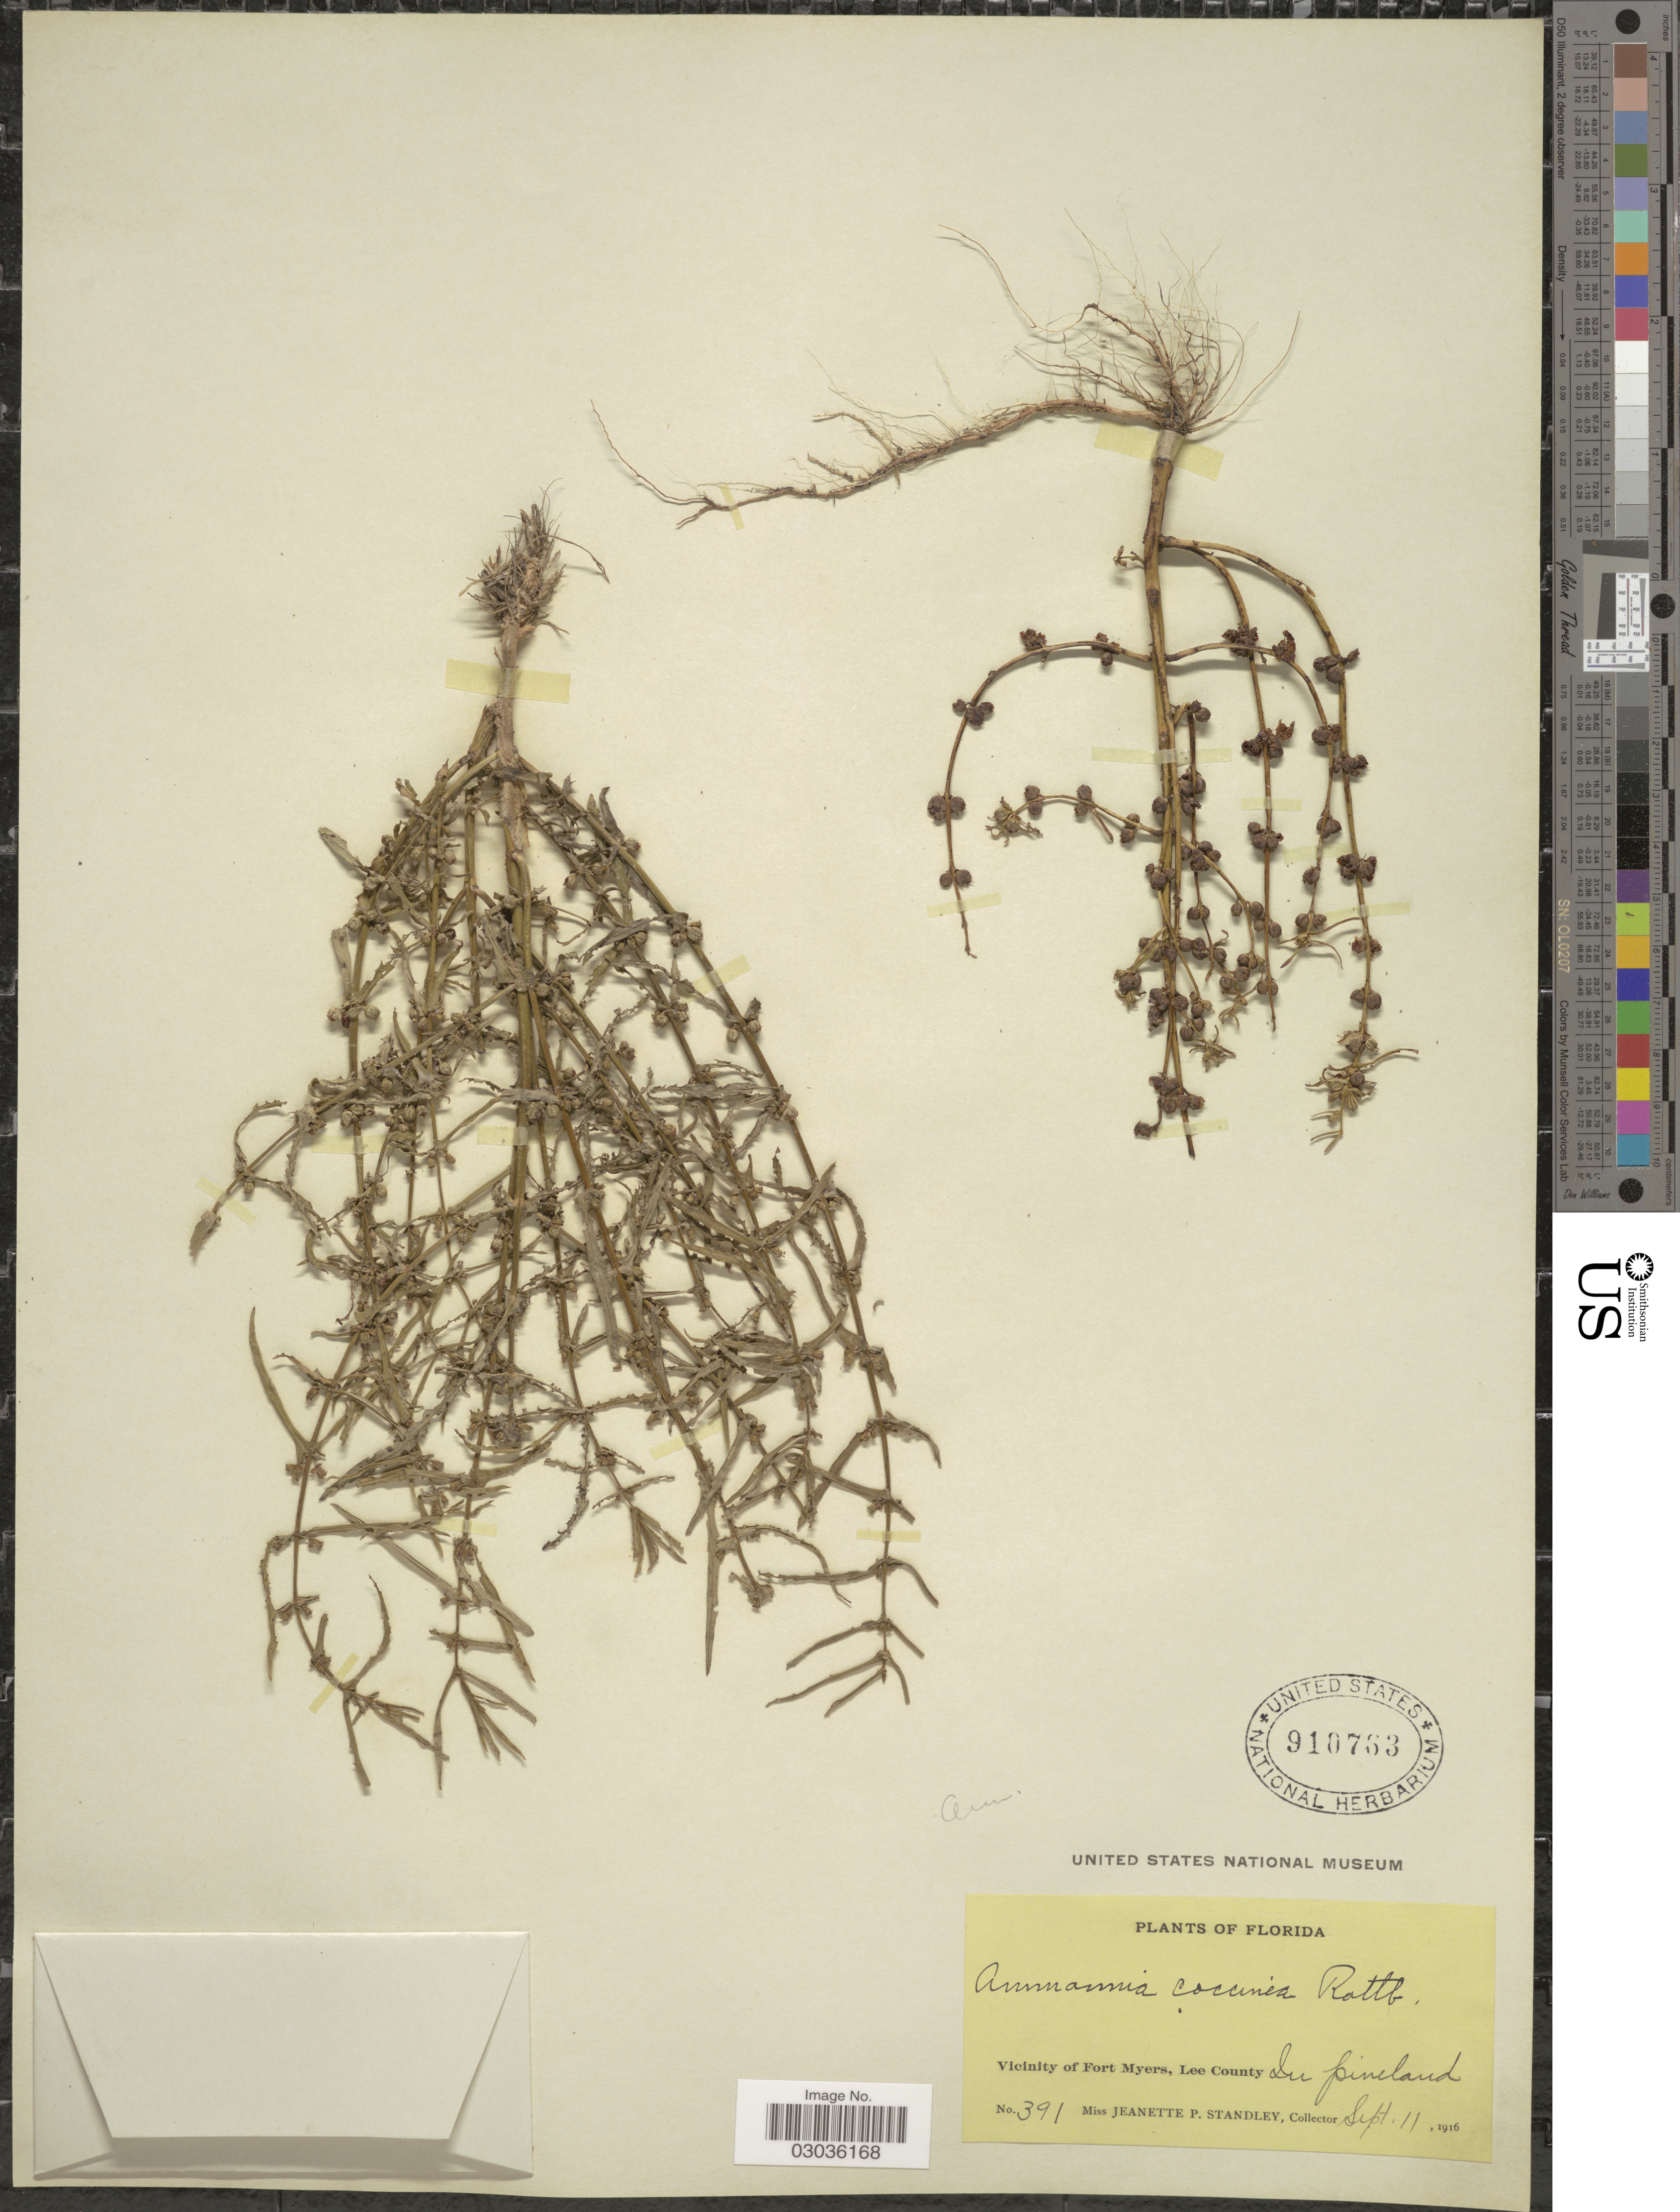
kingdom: Plantae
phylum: Tracheophyta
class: Magnoliopsida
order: Myrtales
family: Lythraceae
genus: Ammannia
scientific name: Ammannia coccinea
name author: Rottb.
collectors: J. P. Standley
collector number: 391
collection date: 1916-09-11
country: United States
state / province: Florida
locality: Vicinity of Fort Myers, Lee County.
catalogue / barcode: US 910763